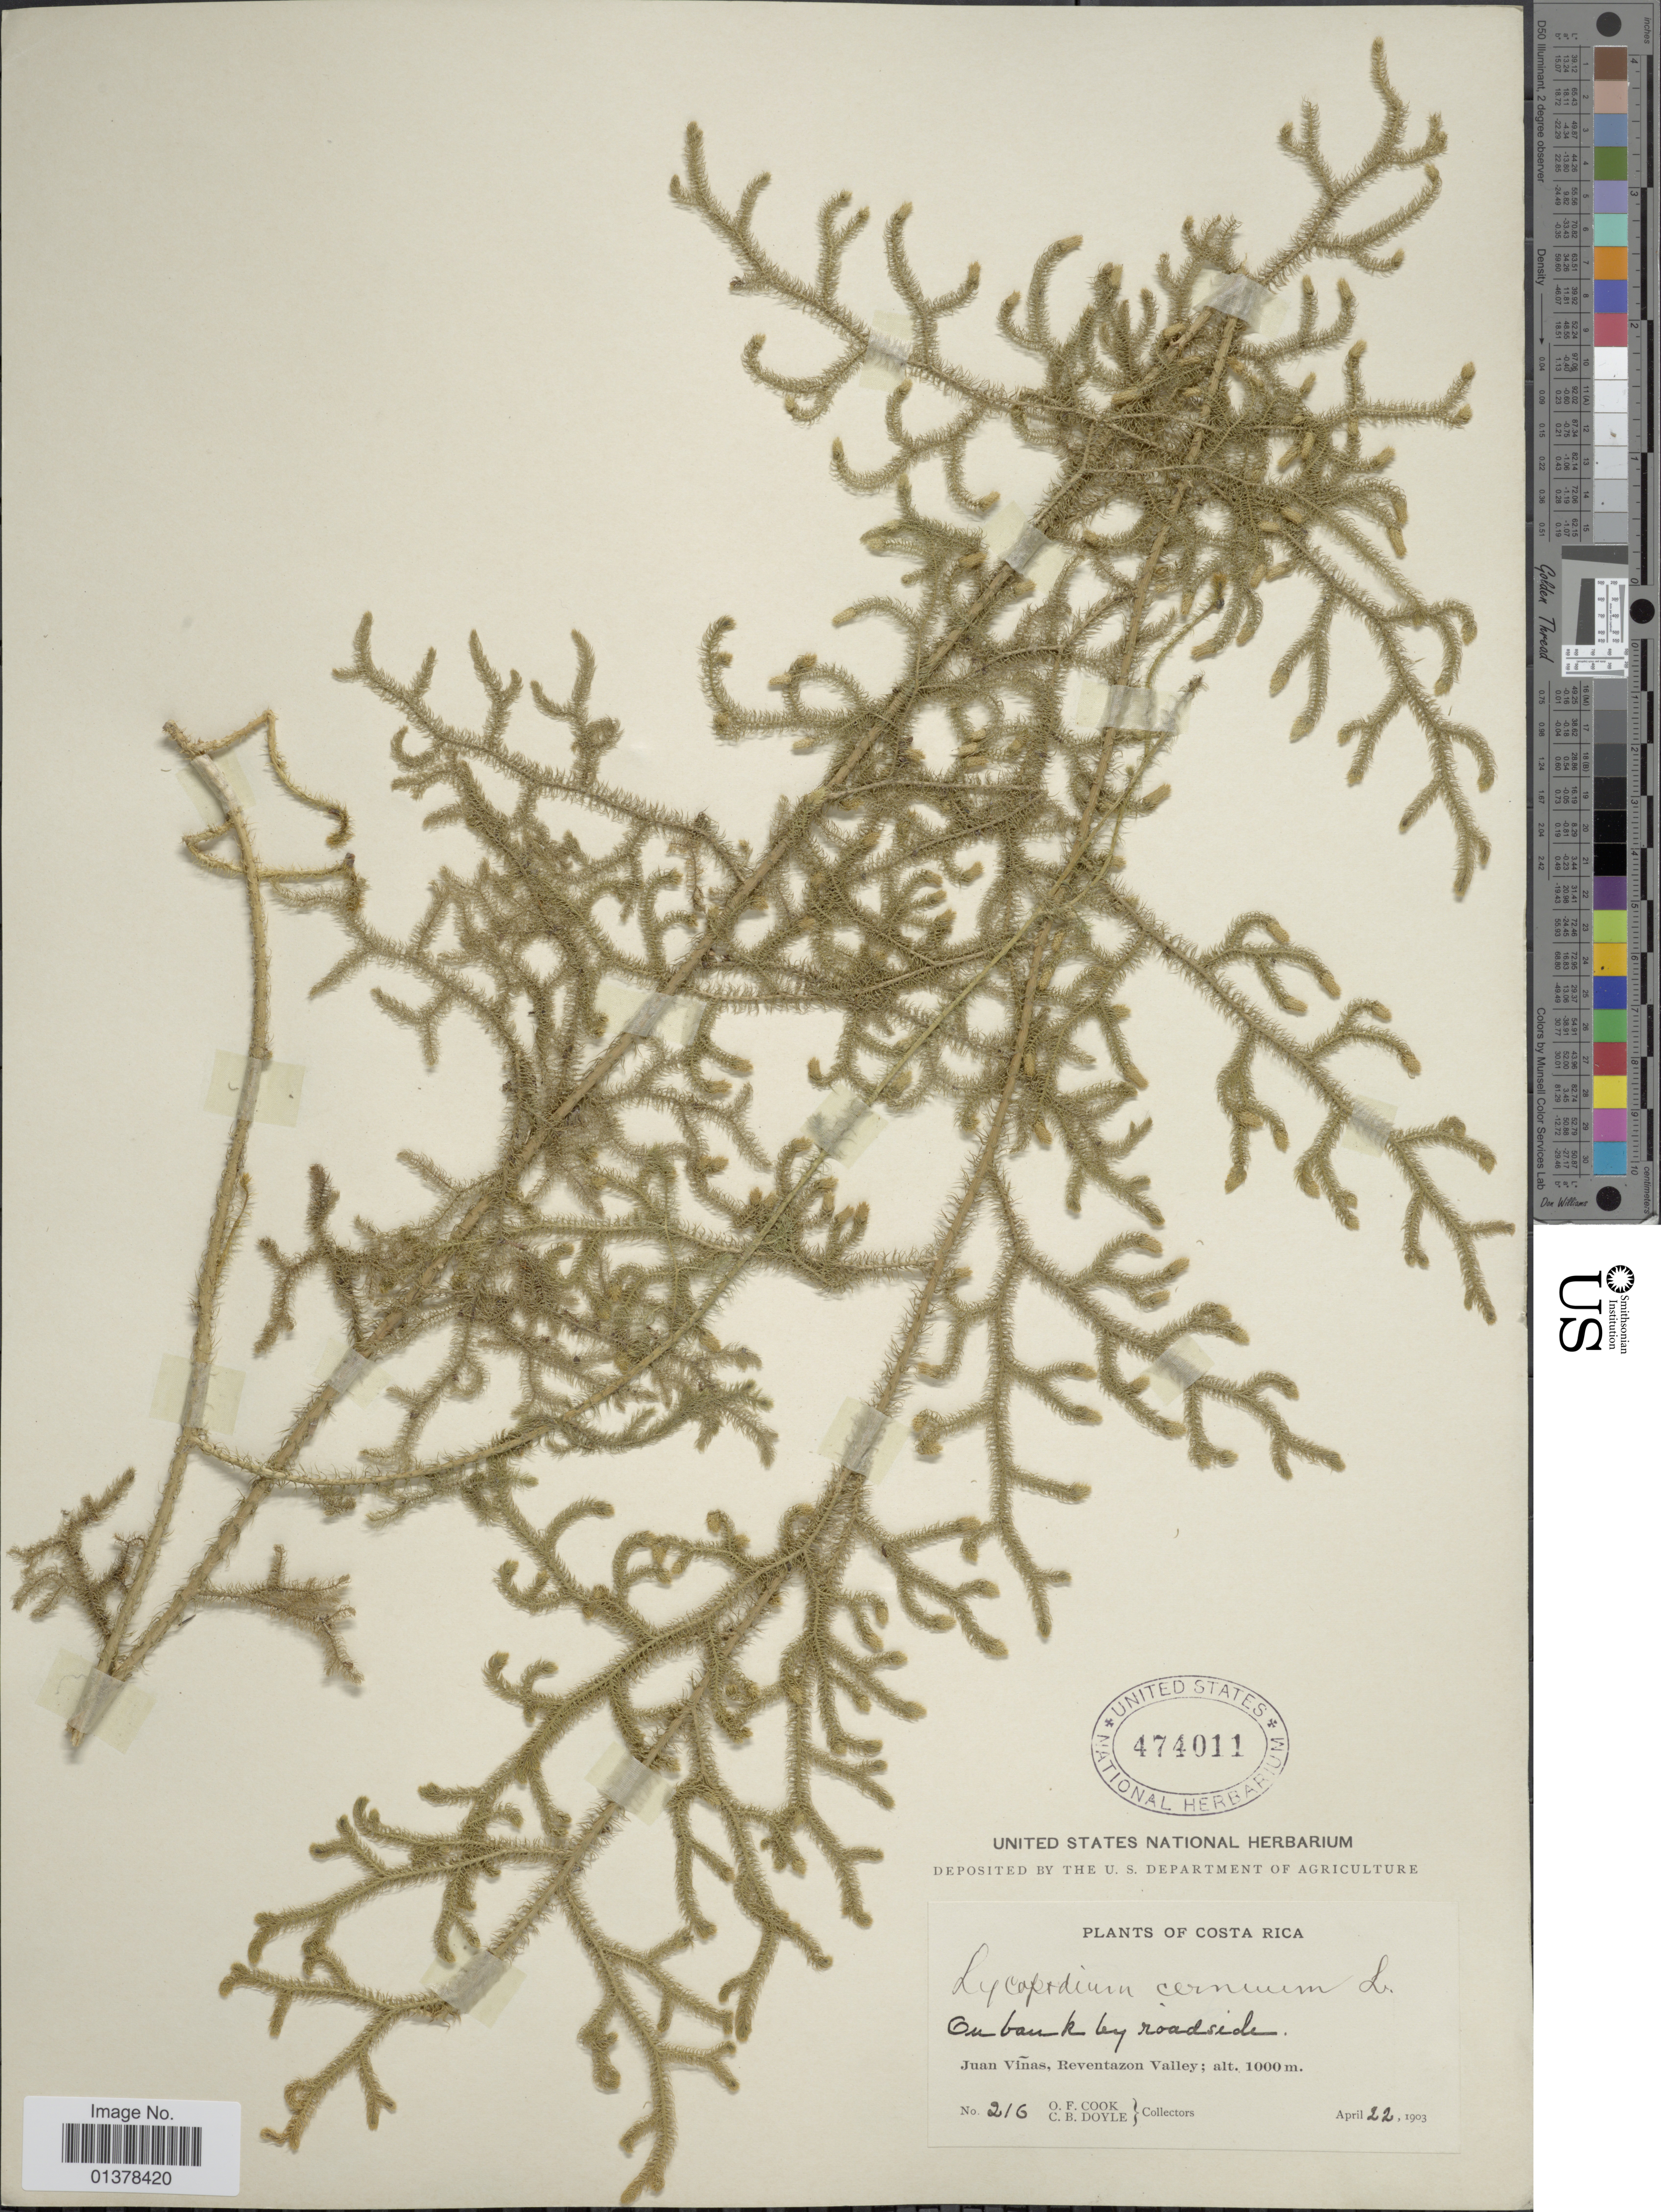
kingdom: Plantae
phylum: Tracheophyta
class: Lycopodiopsida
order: Lycopodiales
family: Lycopodiaceae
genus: Palhinhaea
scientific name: Palhinhaea cernua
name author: (L.) Vasc. & Franco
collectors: O. F. Cook & C. Doyle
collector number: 216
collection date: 1903-04-22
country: Costa Rica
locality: Juan Vinas, Reventazon Valley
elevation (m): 1000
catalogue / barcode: US 474011